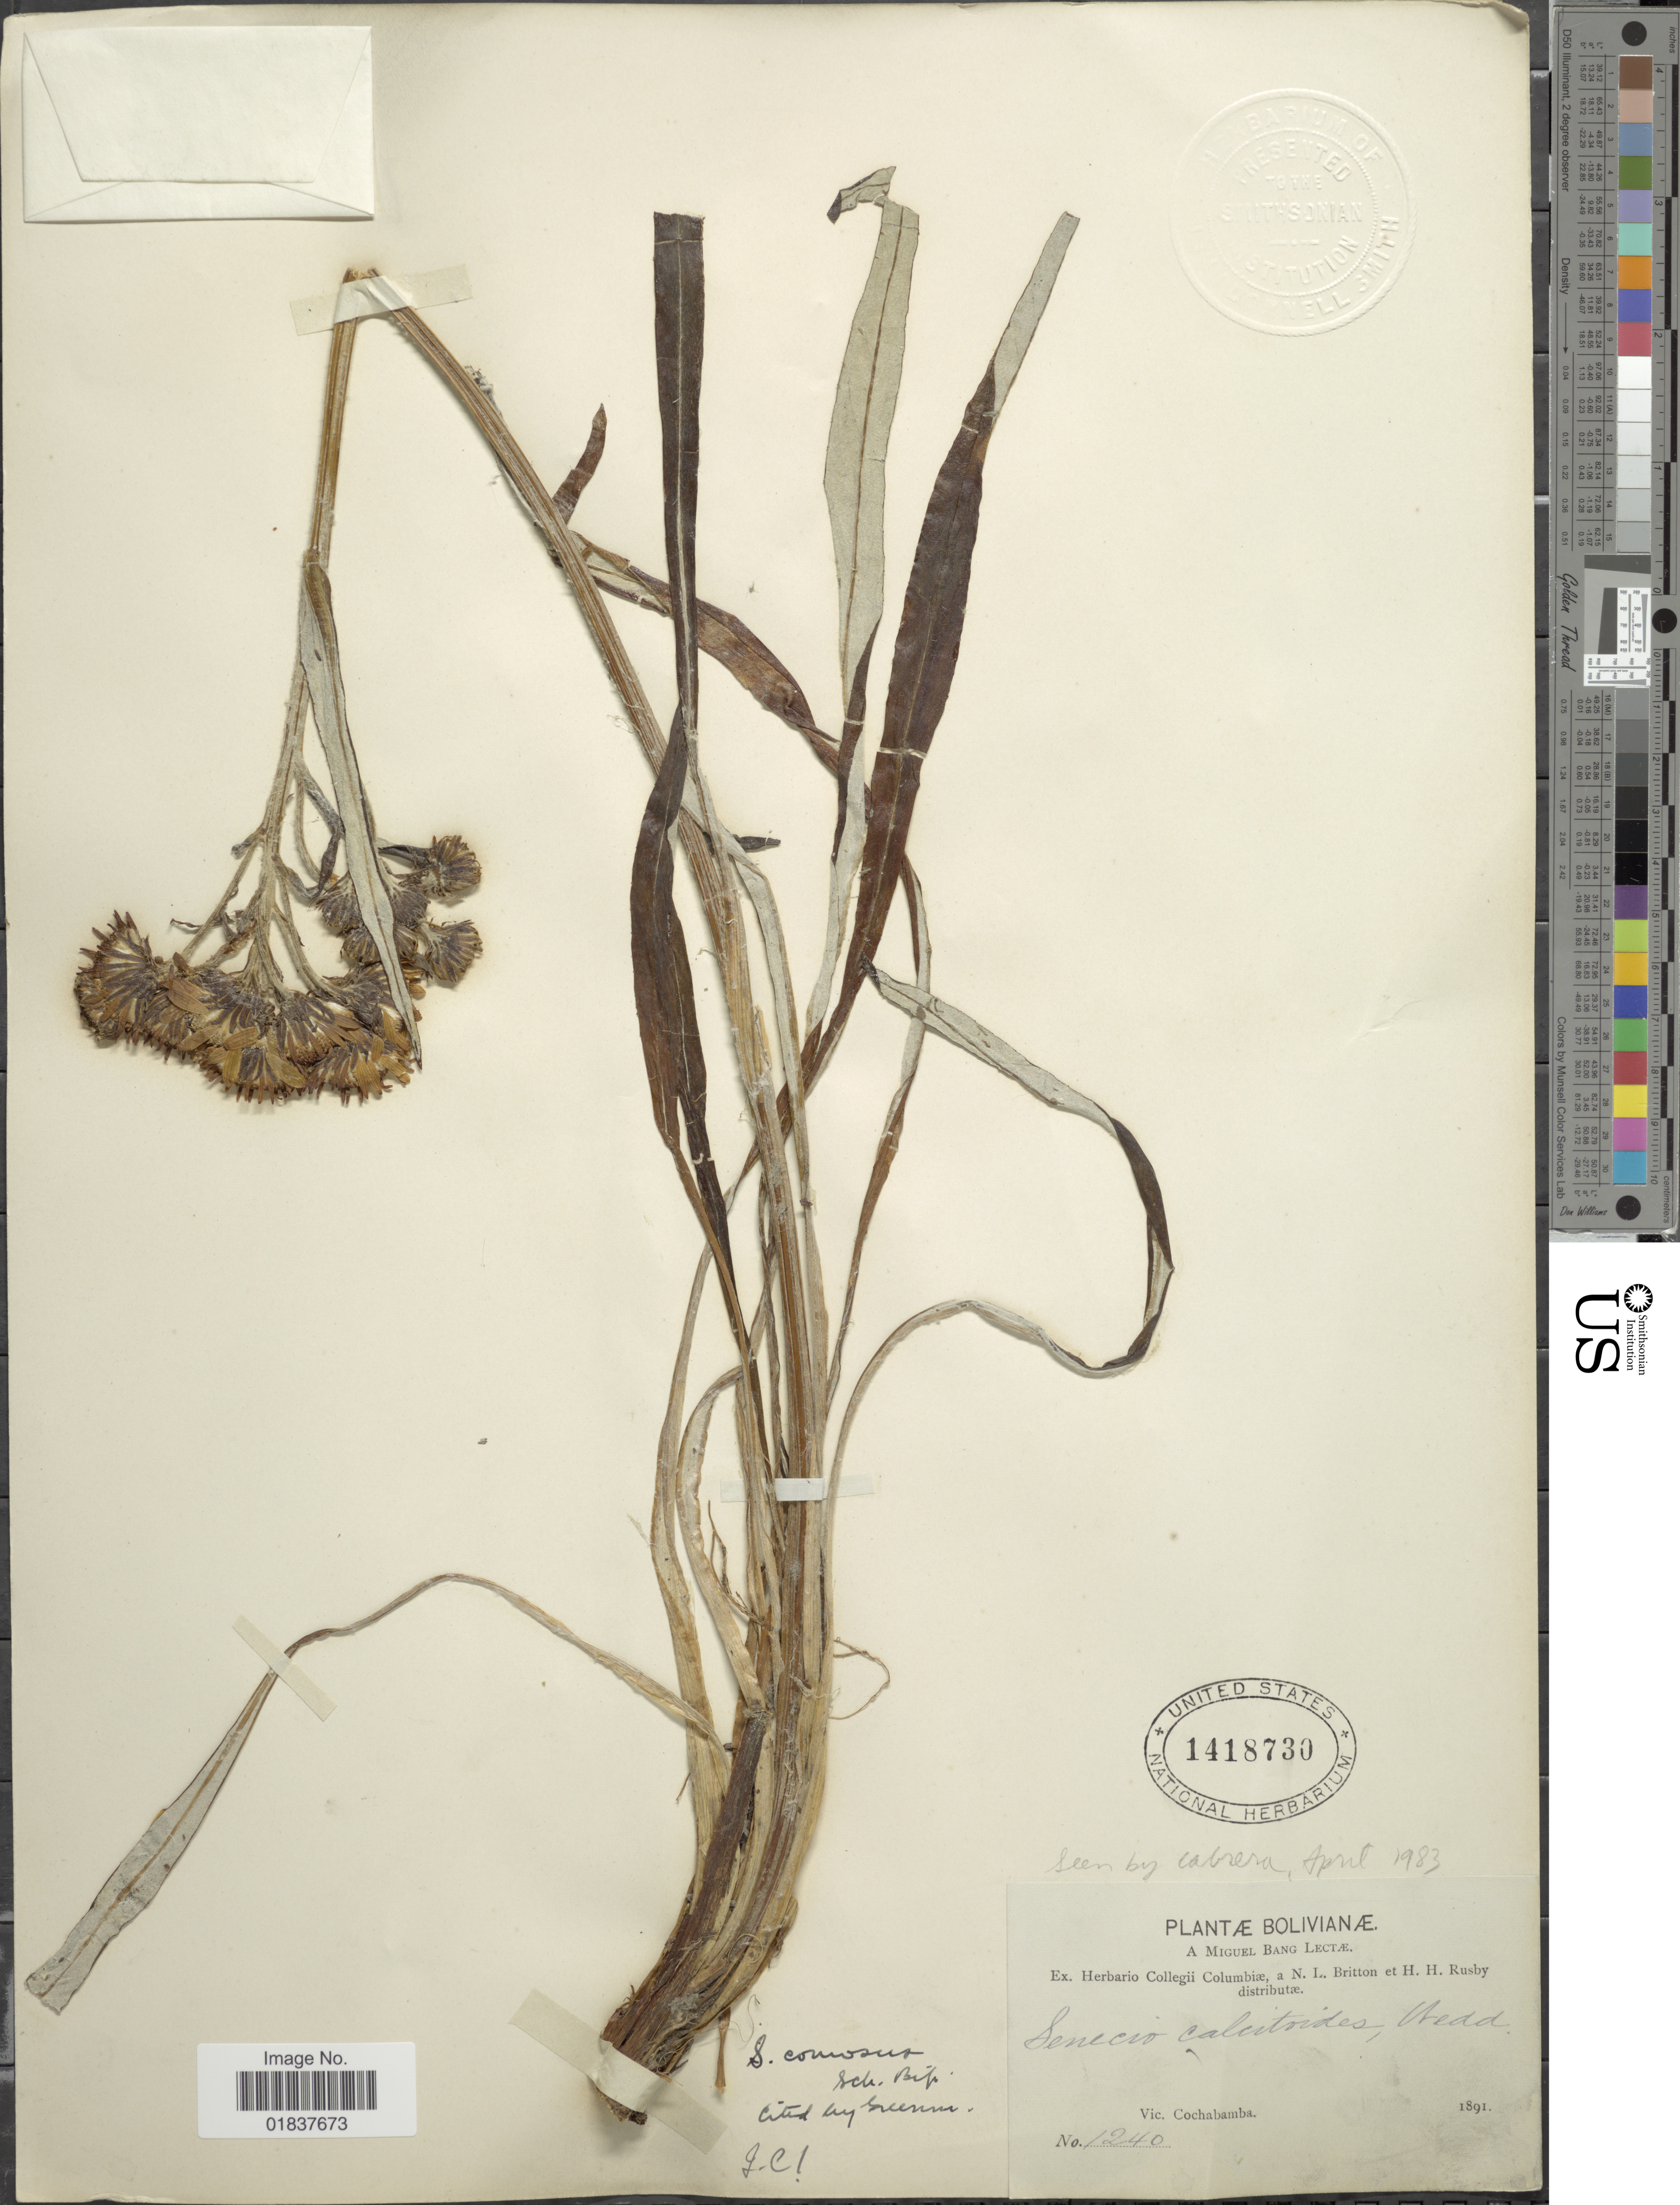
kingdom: Plantae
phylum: Tracheophyta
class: Magnoliopsida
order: Asterales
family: Asteraceae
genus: Senecio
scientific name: Senecio comosus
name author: Sch. Bip.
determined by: Salomon, Luciana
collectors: M. Bang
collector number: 1240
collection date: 1891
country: Bolivia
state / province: Cochabamba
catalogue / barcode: US 1418730